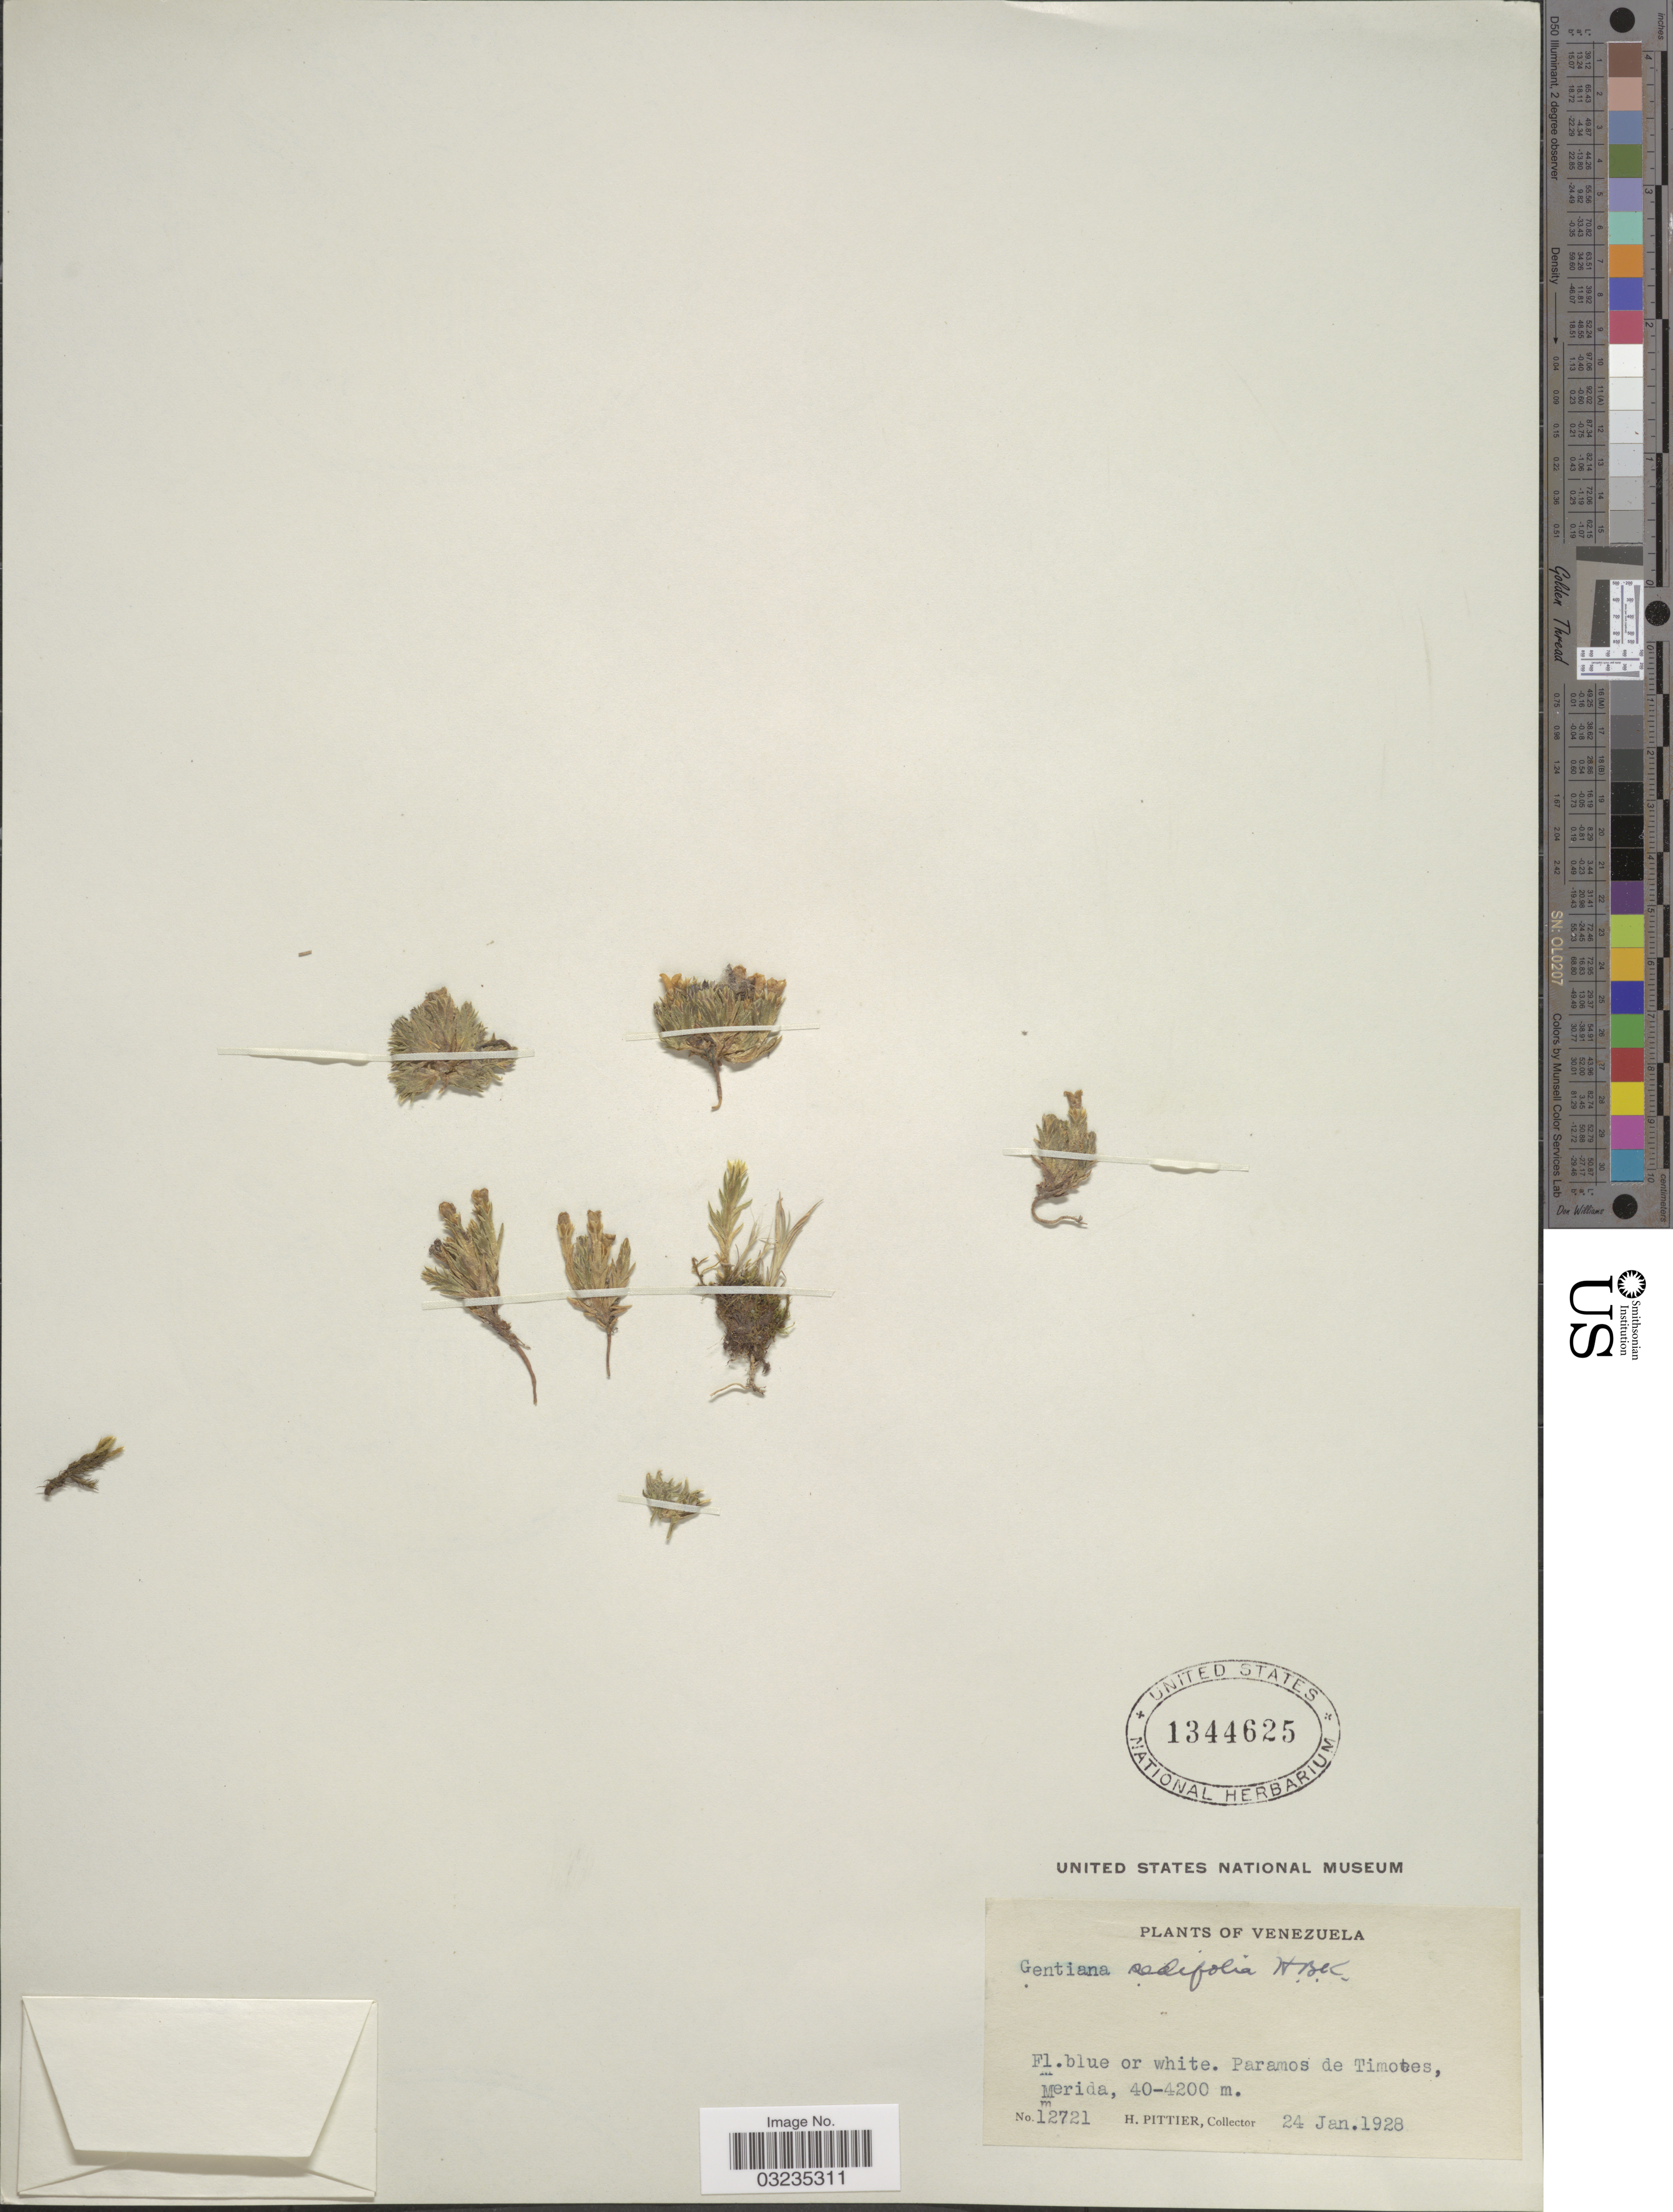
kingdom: Plantae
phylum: Tracheophyta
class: Magnoliopsida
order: Gentianales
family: Gentianaceae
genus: Gentiana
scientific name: Gentiana sedifolia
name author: Kunth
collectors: H. F. Pittier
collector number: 12721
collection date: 1928-01-24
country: Venezuela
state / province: Mérida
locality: Paramos de Timotes.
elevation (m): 40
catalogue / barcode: US 1344625